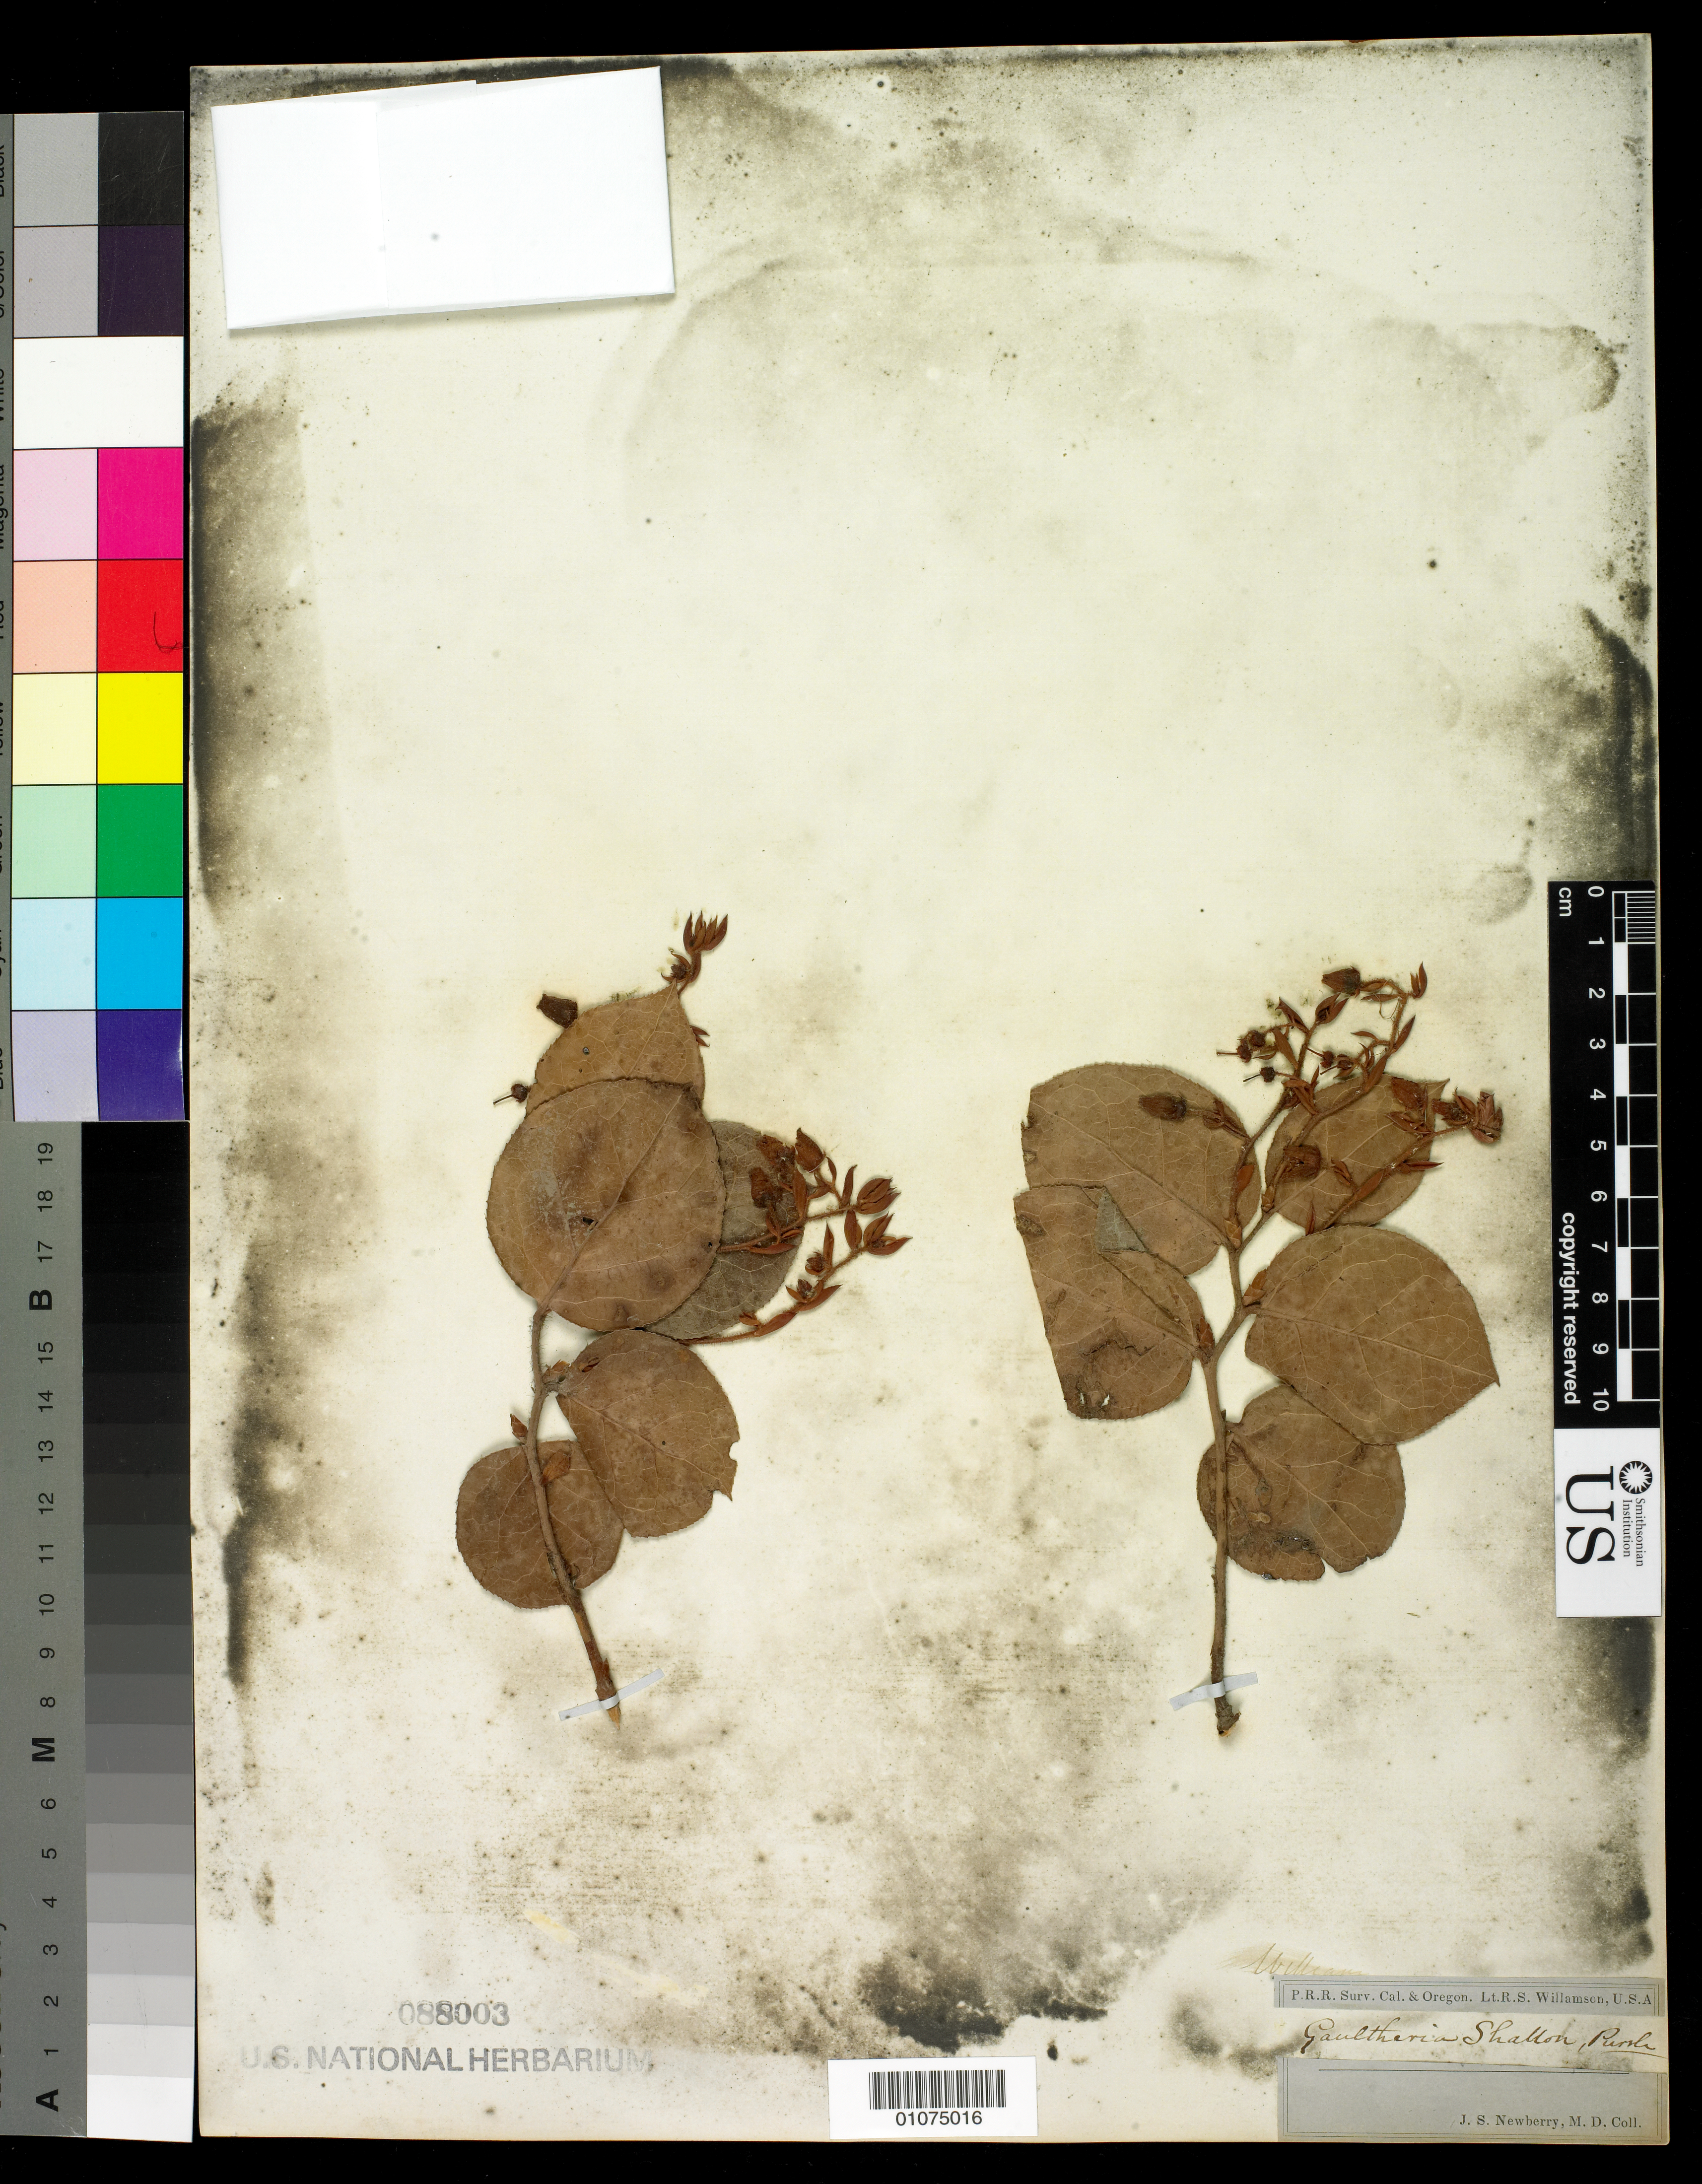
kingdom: Plantae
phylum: Tracheophyta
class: Magnoliopsida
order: Ericales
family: Ericaceae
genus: Gaultheria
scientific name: Gaultheria shallon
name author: Pursh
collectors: J. S. Newberry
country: United States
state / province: California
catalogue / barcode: US 88003